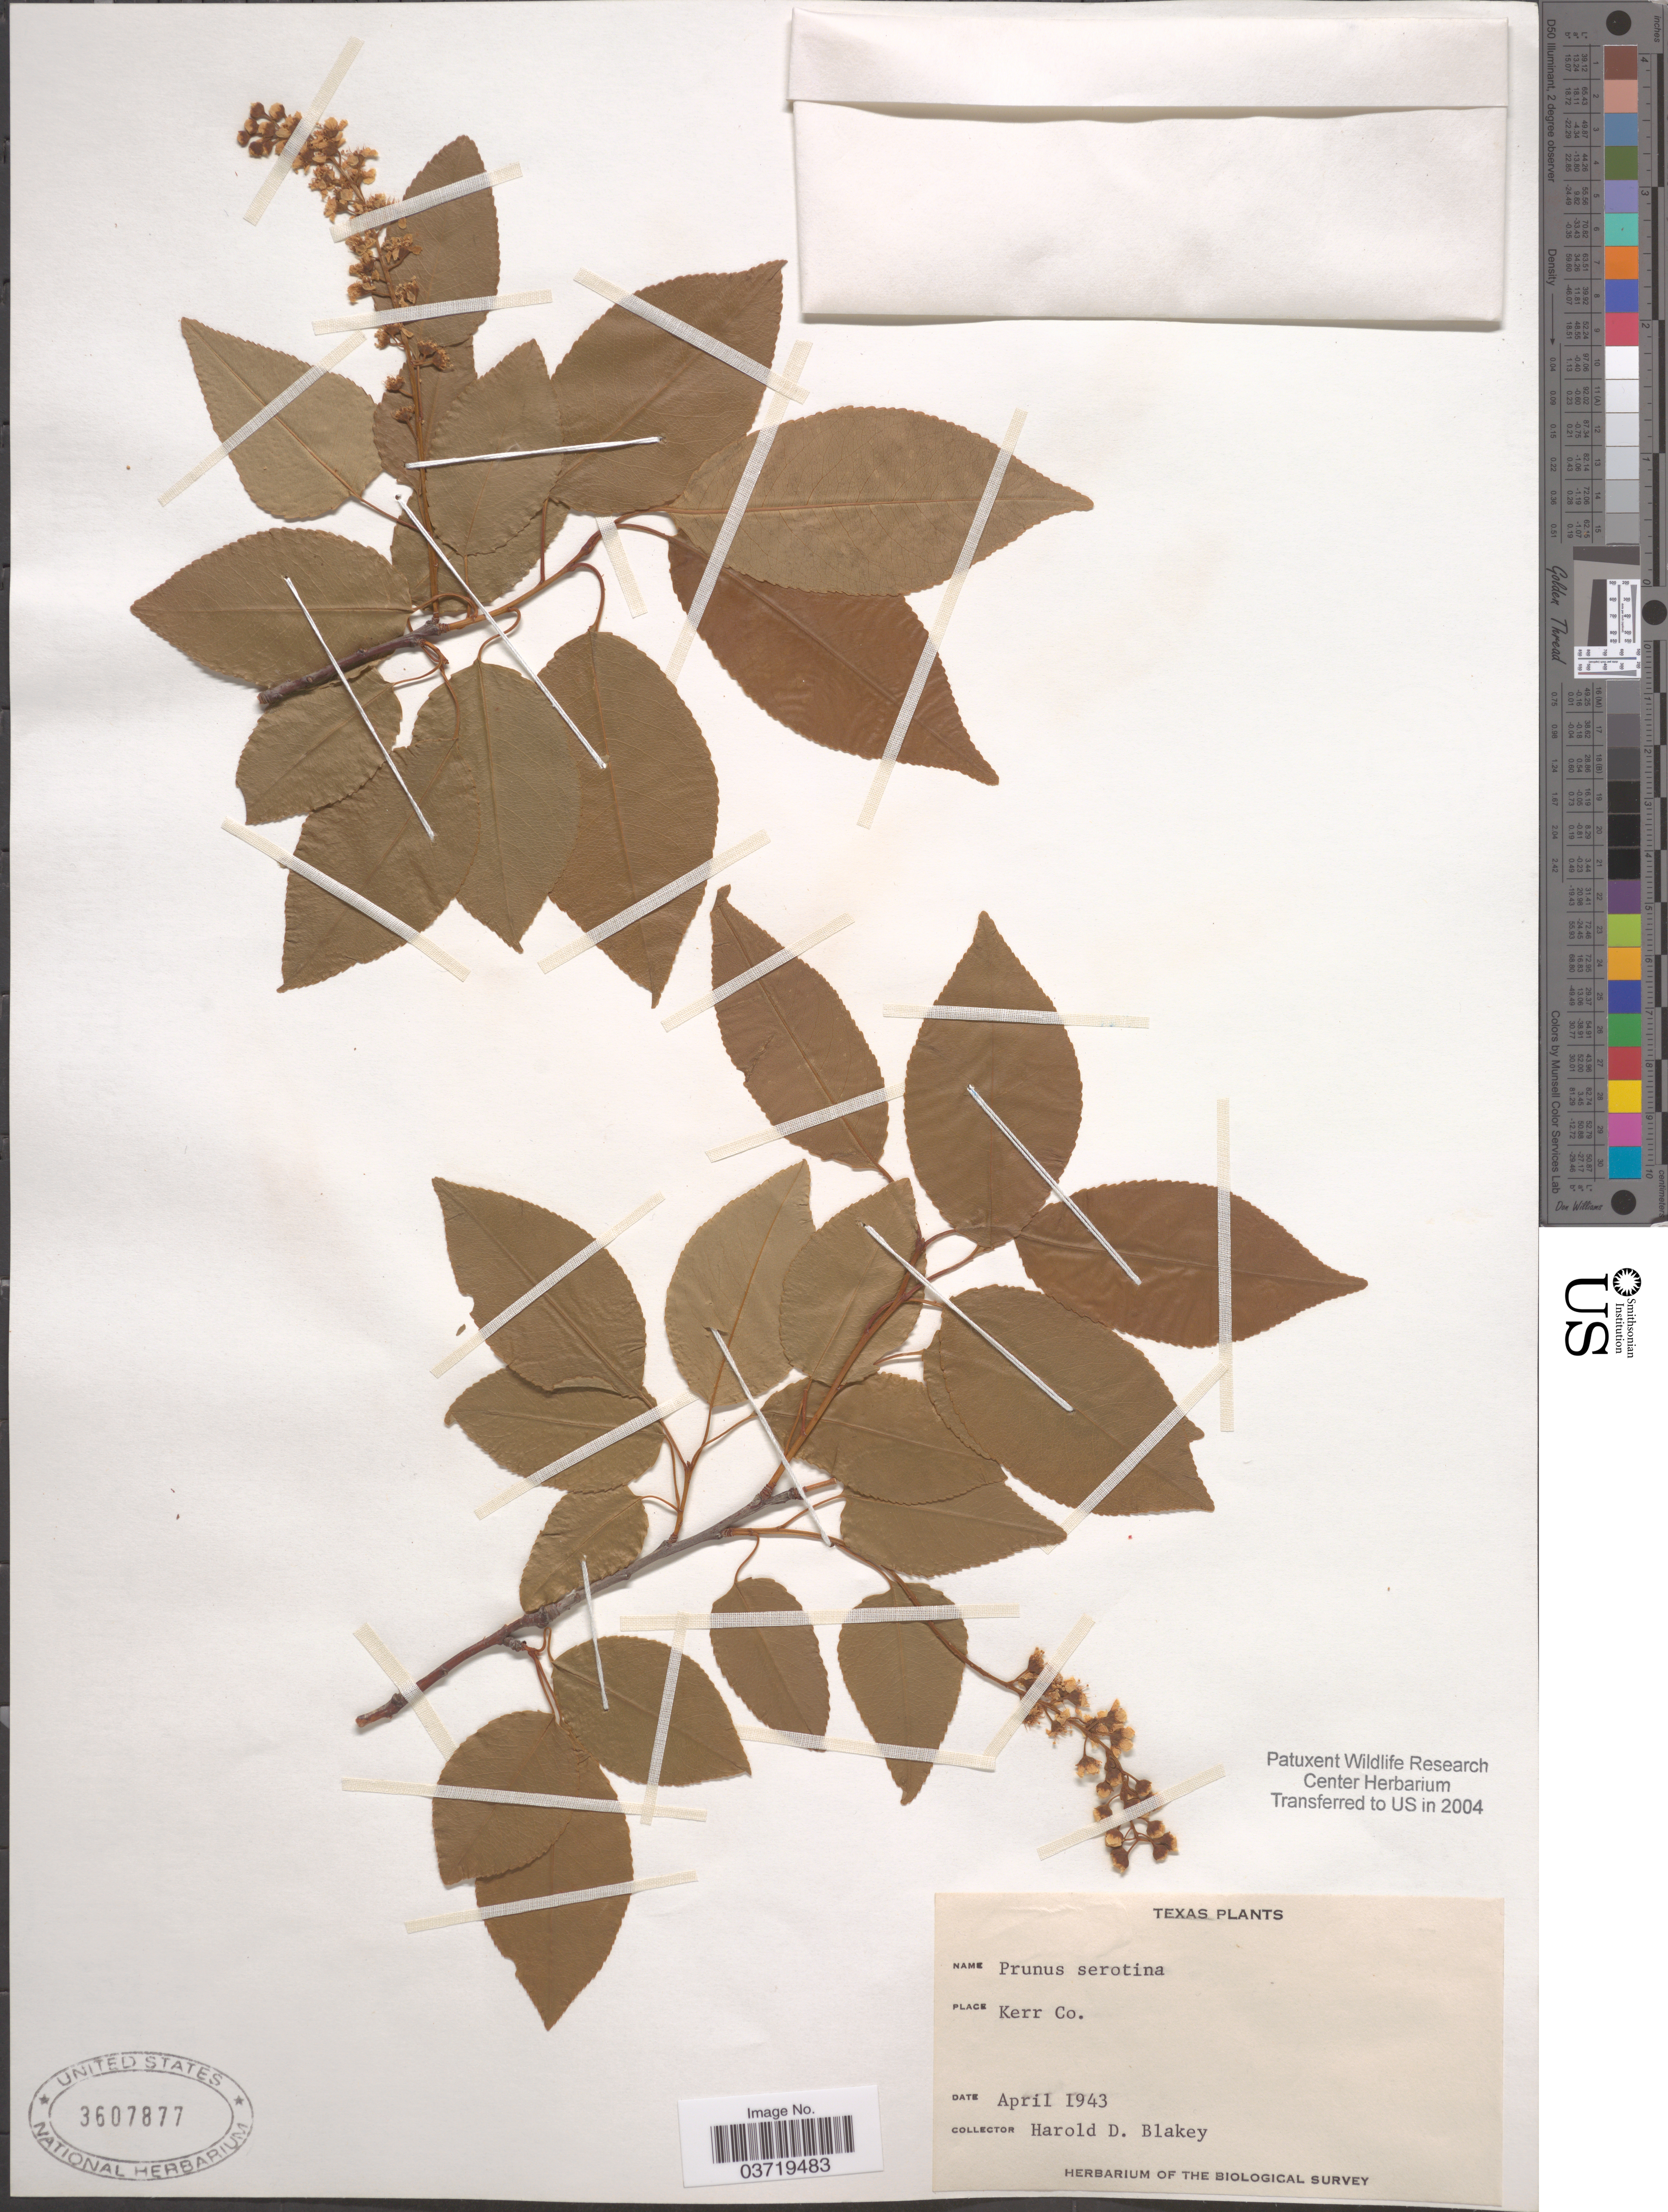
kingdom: Plantae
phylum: Tracheophyta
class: Magnoliopsida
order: Rosales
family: Rosaceae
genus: Prunus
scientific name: Prunus serotina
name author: Ehrh.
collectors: H. Blakey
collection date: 1943-04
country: United States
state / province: Texas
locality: Kerr Co.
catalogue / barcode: US 3607877